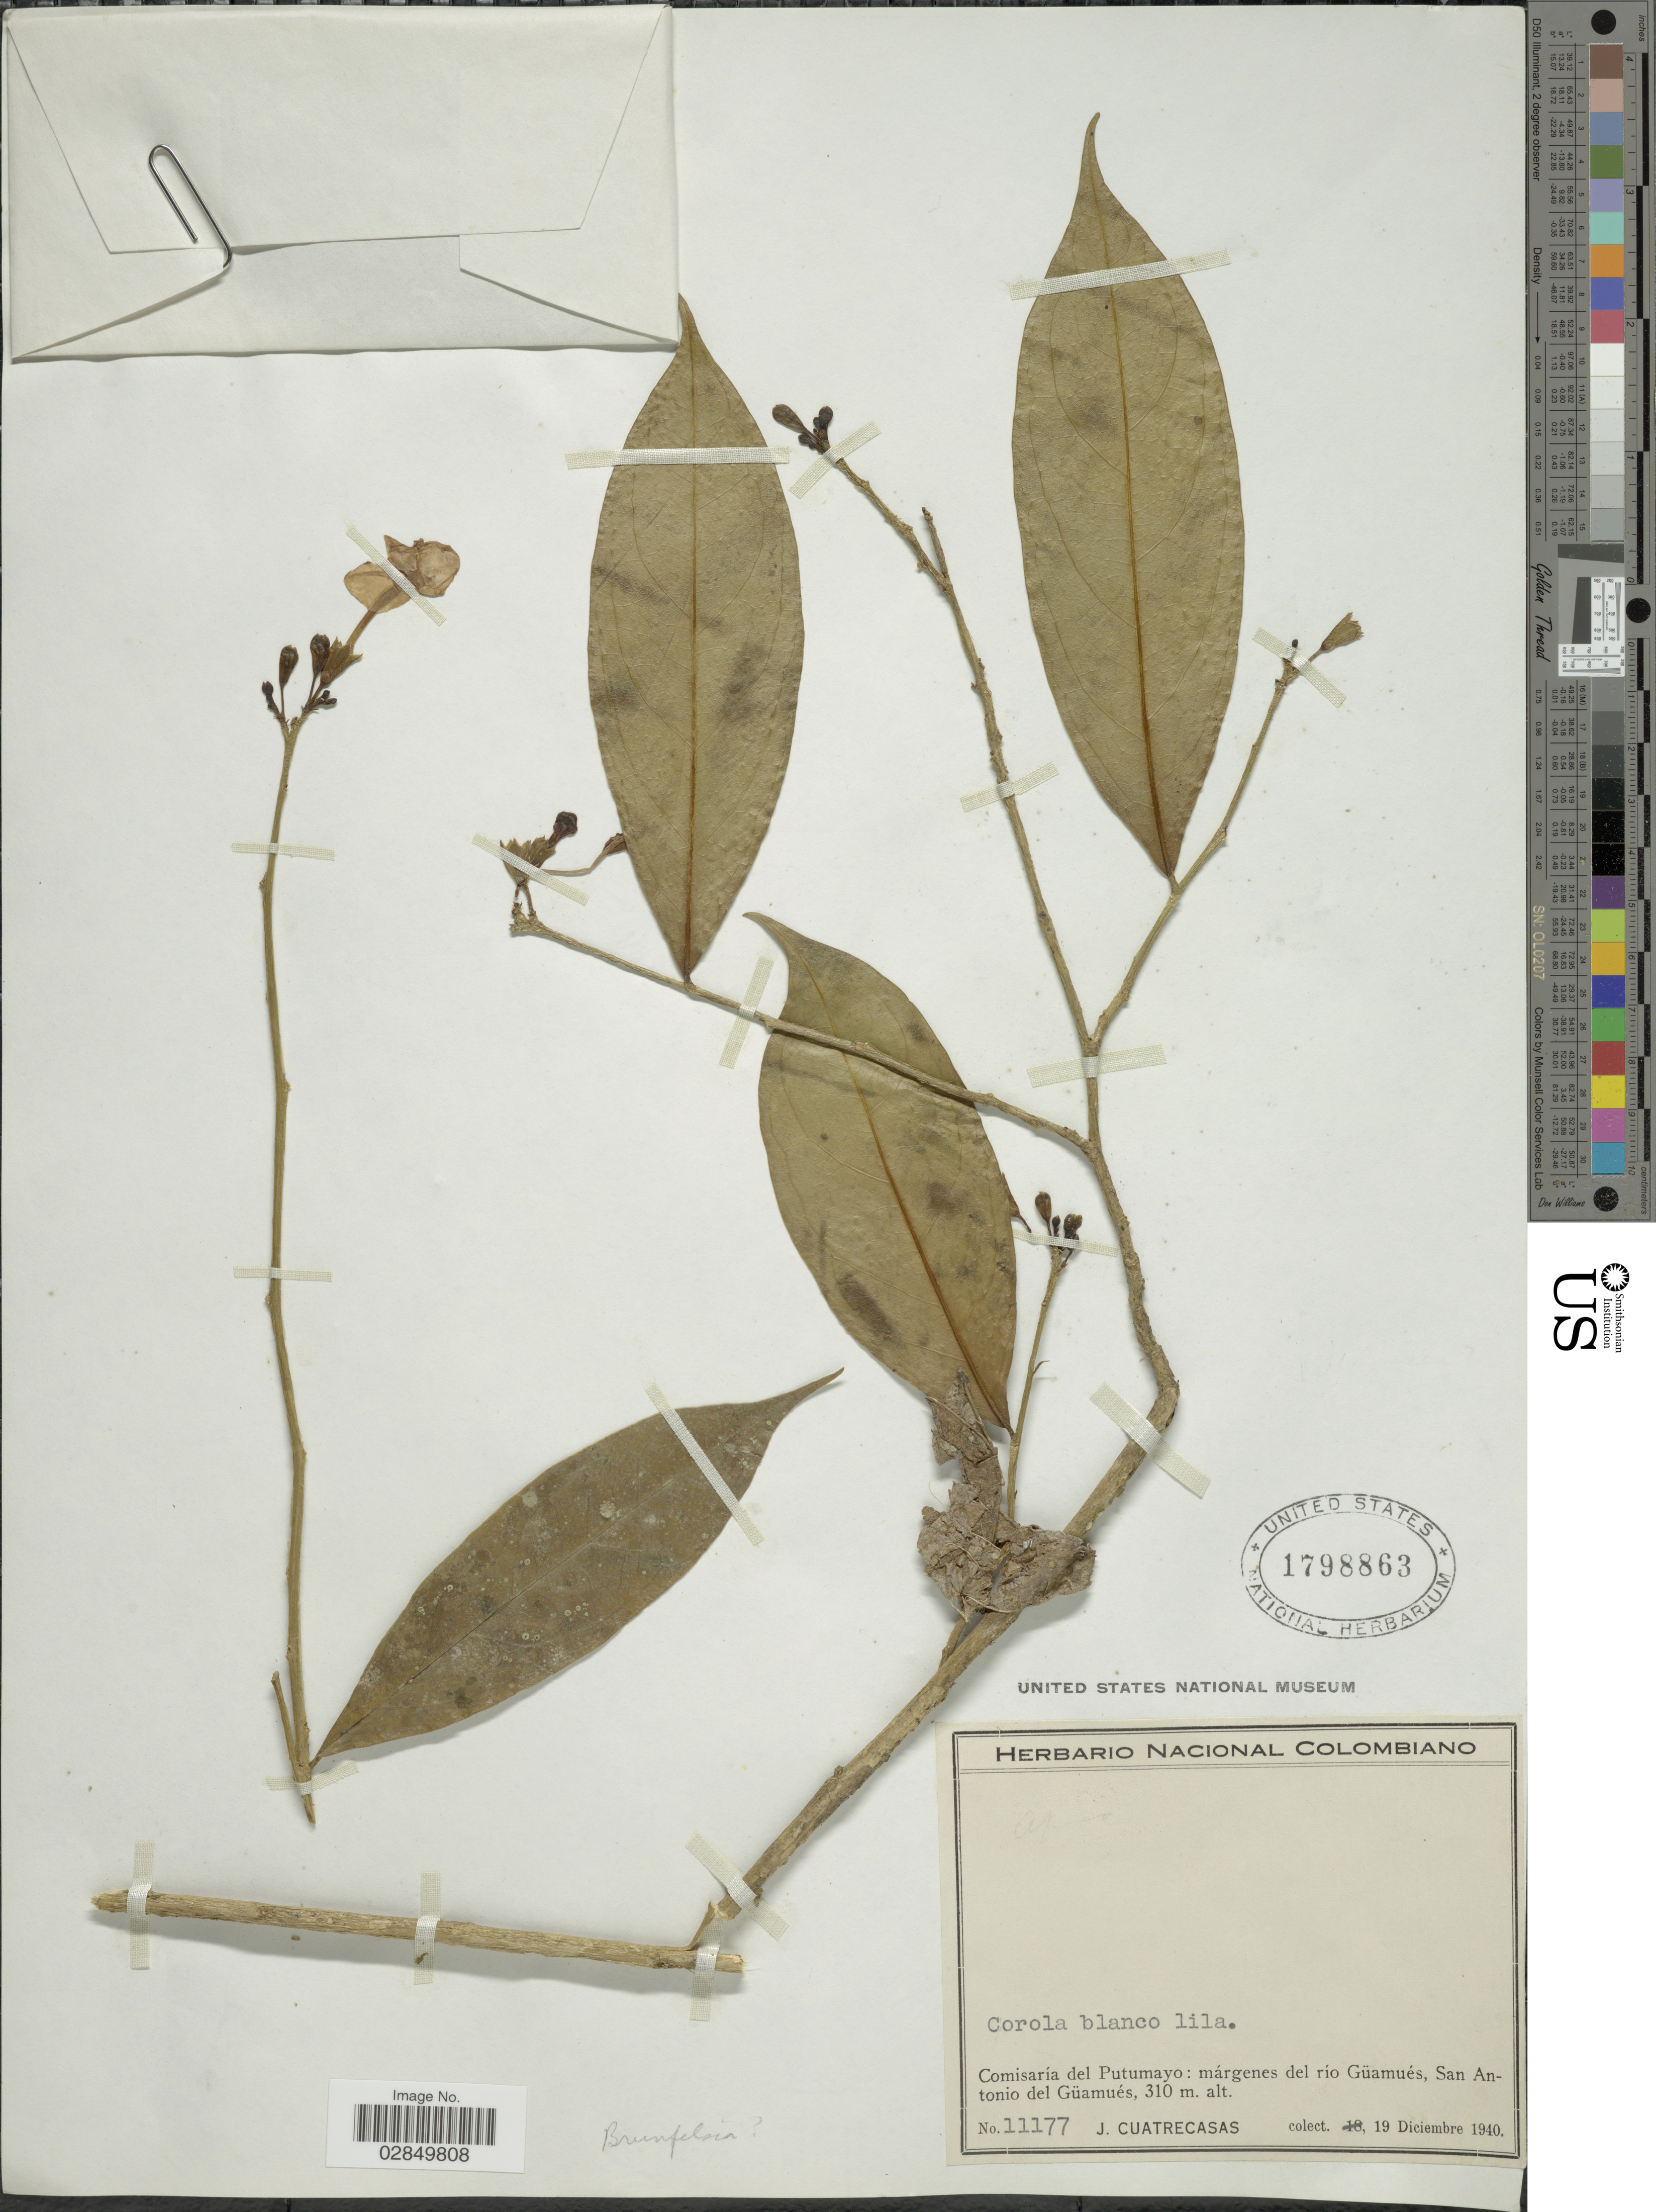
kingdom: Plantae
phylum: Tracheophyta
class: Magnoliopsida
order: Solanales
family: Solanaceae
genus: Brunfelsia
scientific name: Brunfelsia sp.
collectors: J. Cuatrecasas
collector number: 11177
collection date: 1940-12-19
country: Colombia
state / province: Putumayo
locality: Comisaría del Putumayo, márgenes del río Güamués, San Antonio del Güamués.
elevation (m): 310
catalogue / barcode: US 1798863